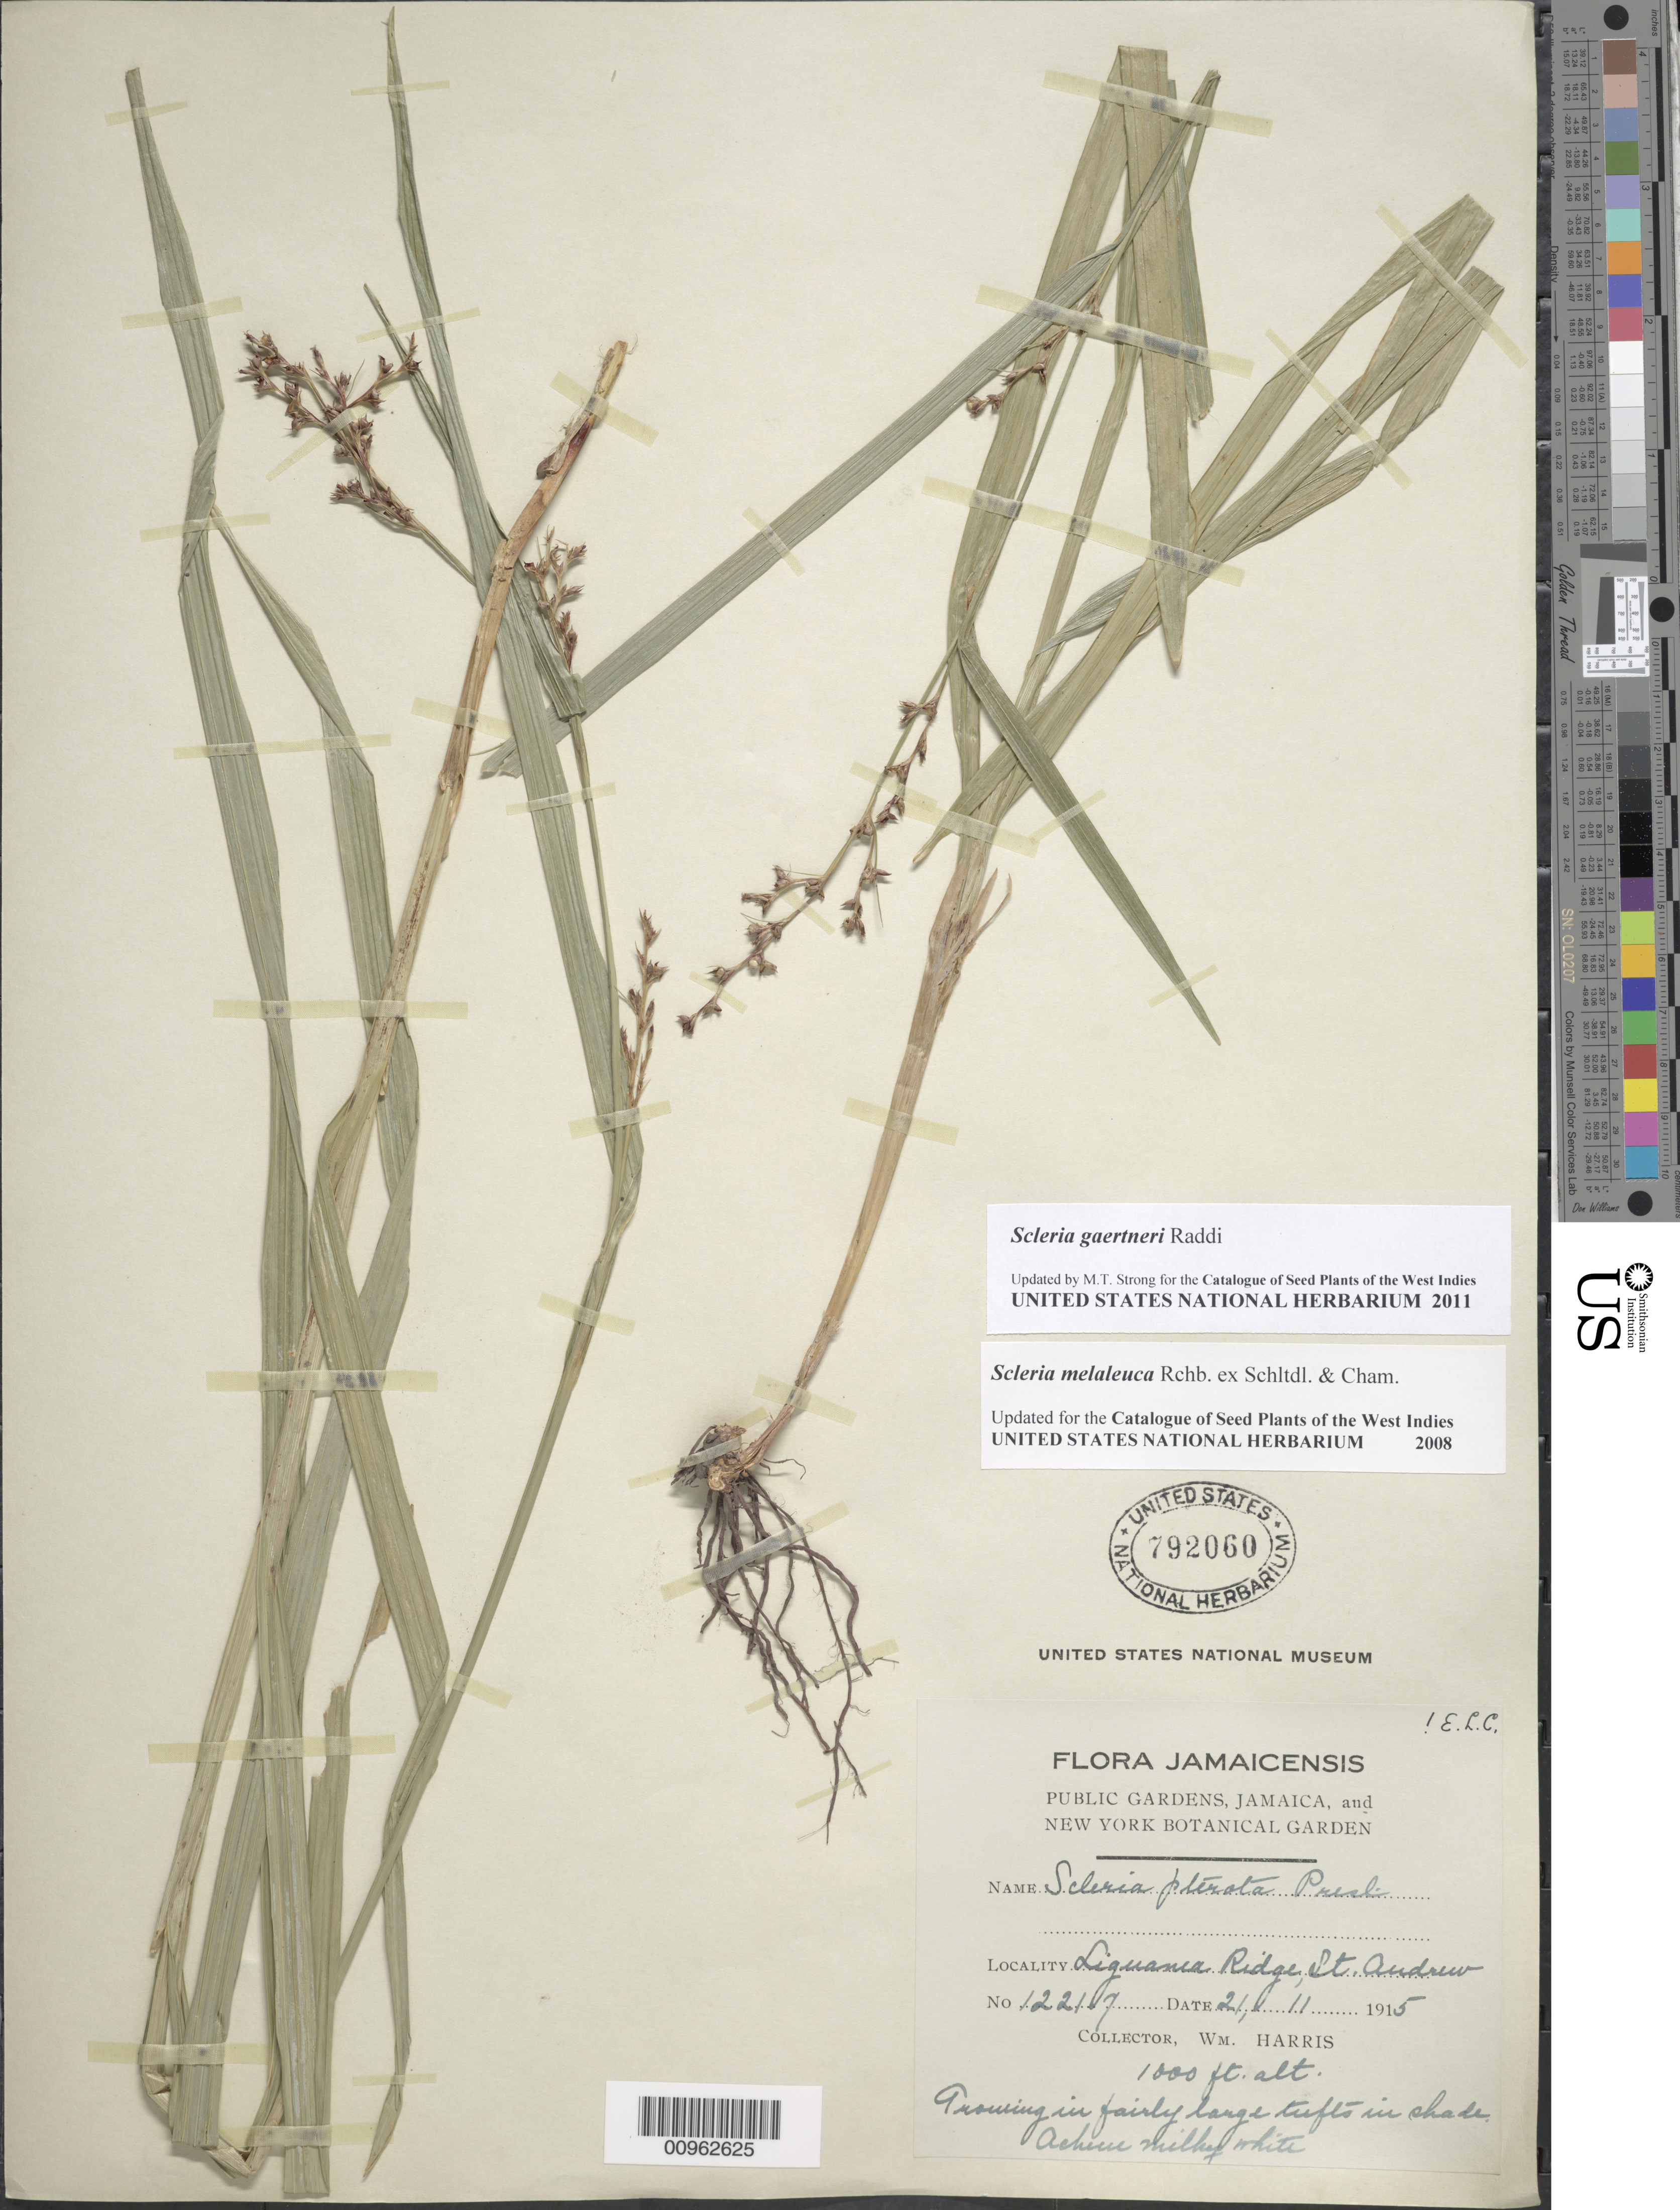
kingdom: Plantae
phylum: Tracheophyta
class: Liliopsida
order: Poales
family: Cyperaceae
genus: Scleria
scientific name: Scleria gaertneri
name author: Raddi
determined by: Strong, M. T., (US), Smithsonian Institution - National Museum of Natural History (UNITED STATES)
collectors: W. H. Harris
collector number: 12217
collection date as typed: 21 Nov 1915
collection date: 1915-11-21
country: Jamaica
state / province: Saint Andrew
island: Jamaica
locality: Liguanea Ridge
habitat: In shade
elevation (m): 305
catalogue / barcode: US 792060